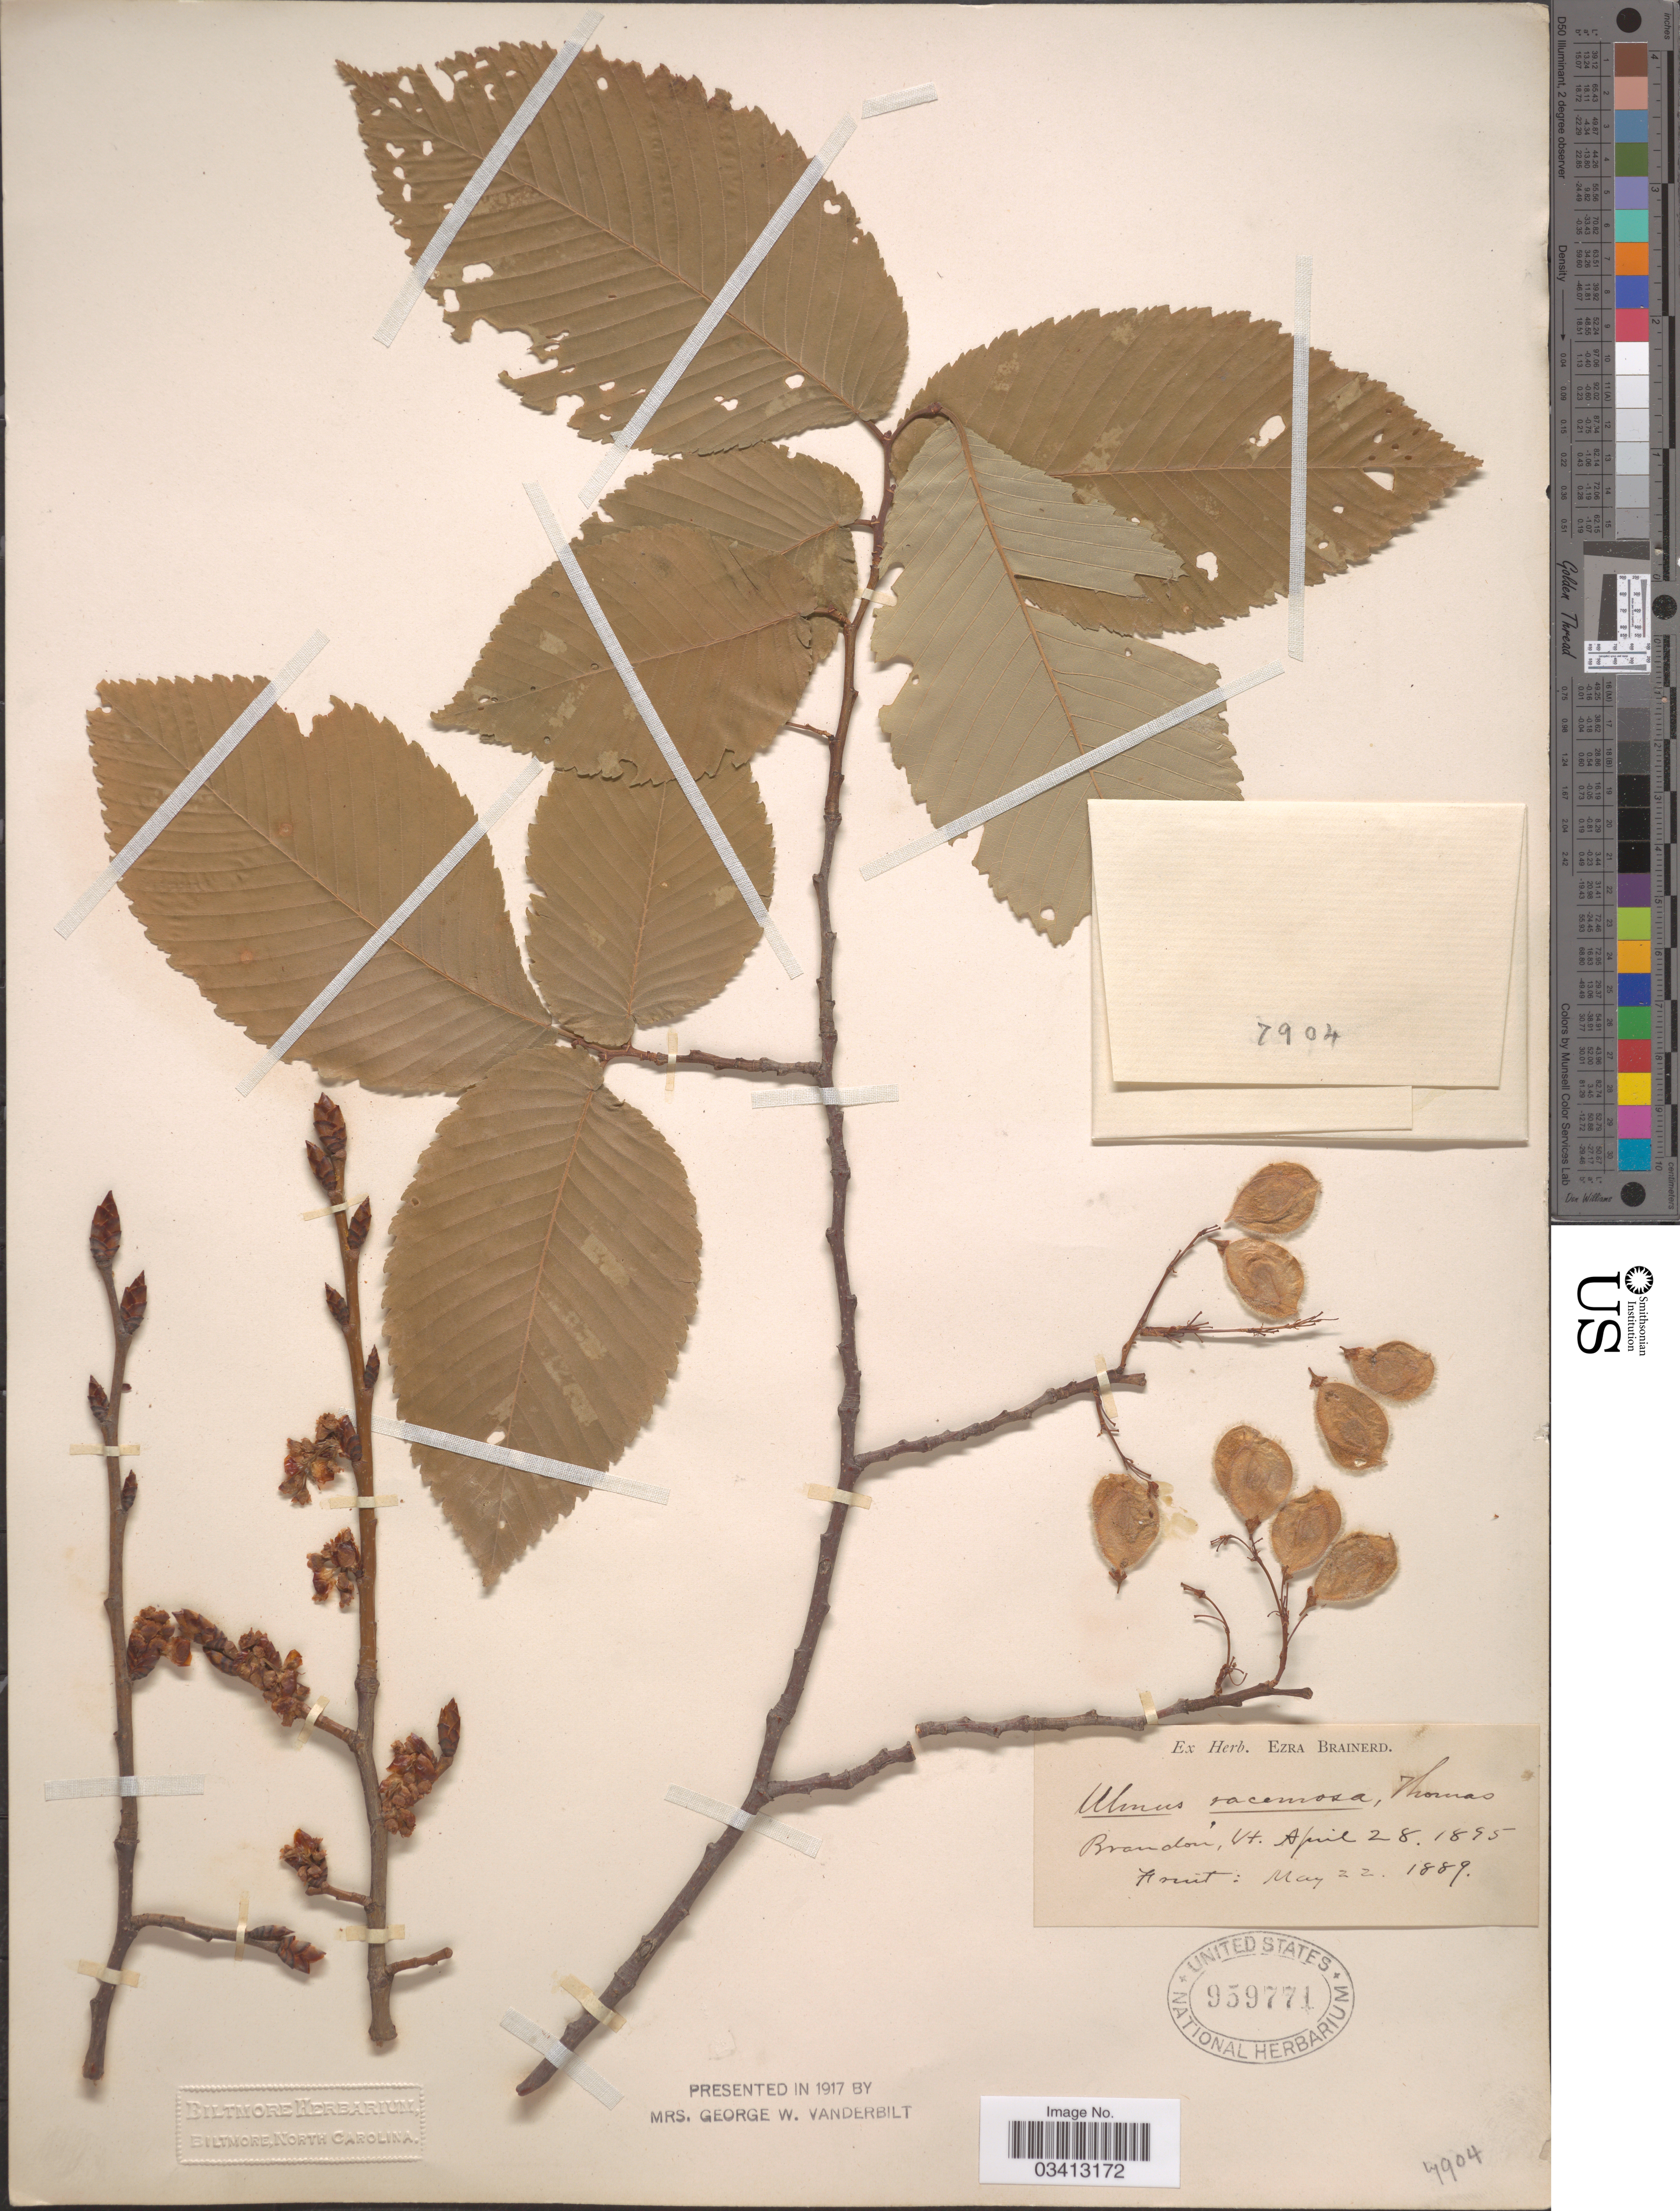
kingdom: Plantae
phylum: Tracheophyta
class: Magnoliopsida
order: Rosales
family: Ulmaceae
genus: Ulmus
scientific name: Ulmus thomasii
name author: Sarg.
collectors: ex herb. Ezra Brainerd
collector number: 7904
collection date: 1895-04-28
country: United States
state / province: Vermont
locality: Brandon.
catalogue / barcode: US 959771